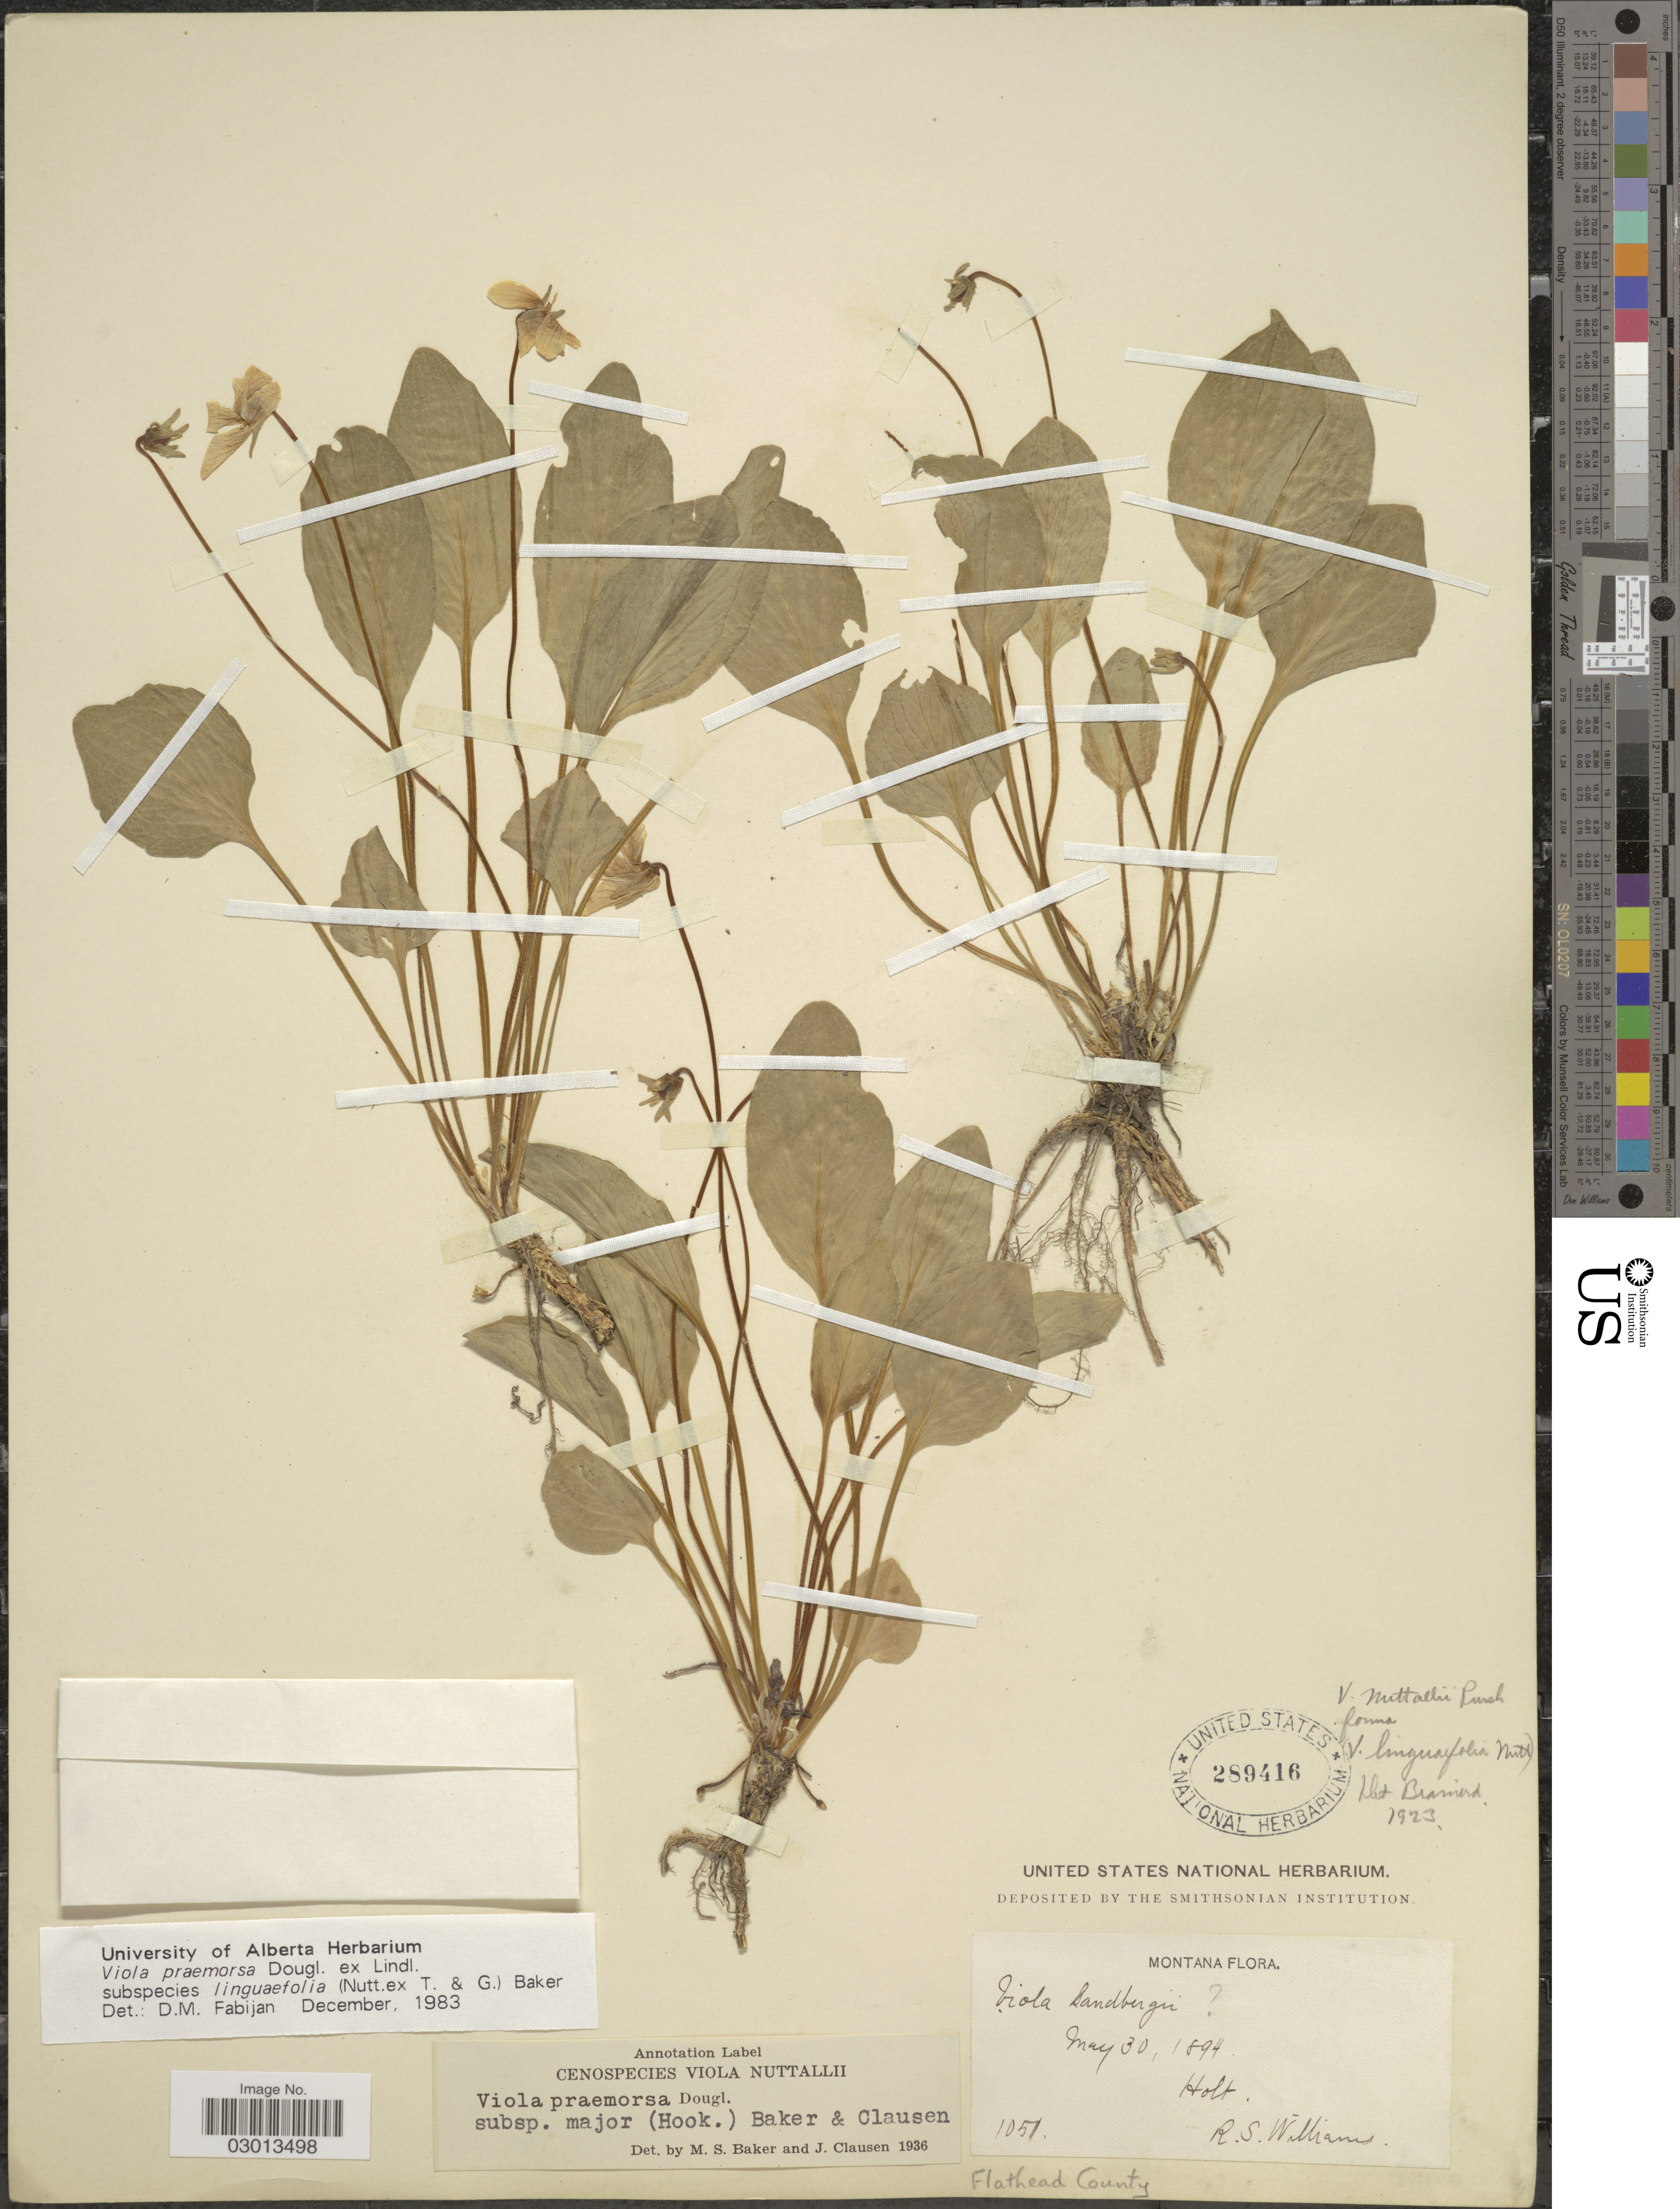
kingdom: Plantae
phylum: Tracheophyta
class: Magnoliopsida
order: Malpighiales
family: Violaceae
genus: Viola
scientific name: Viola praemorsa subsp. linguifolia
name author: (Nutt.) M.S. Baker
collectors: R. S. Williams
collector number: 1051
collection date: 1894-05-30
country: United States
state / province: Montana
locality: Holt. Flathead County.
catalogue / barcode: US 289416